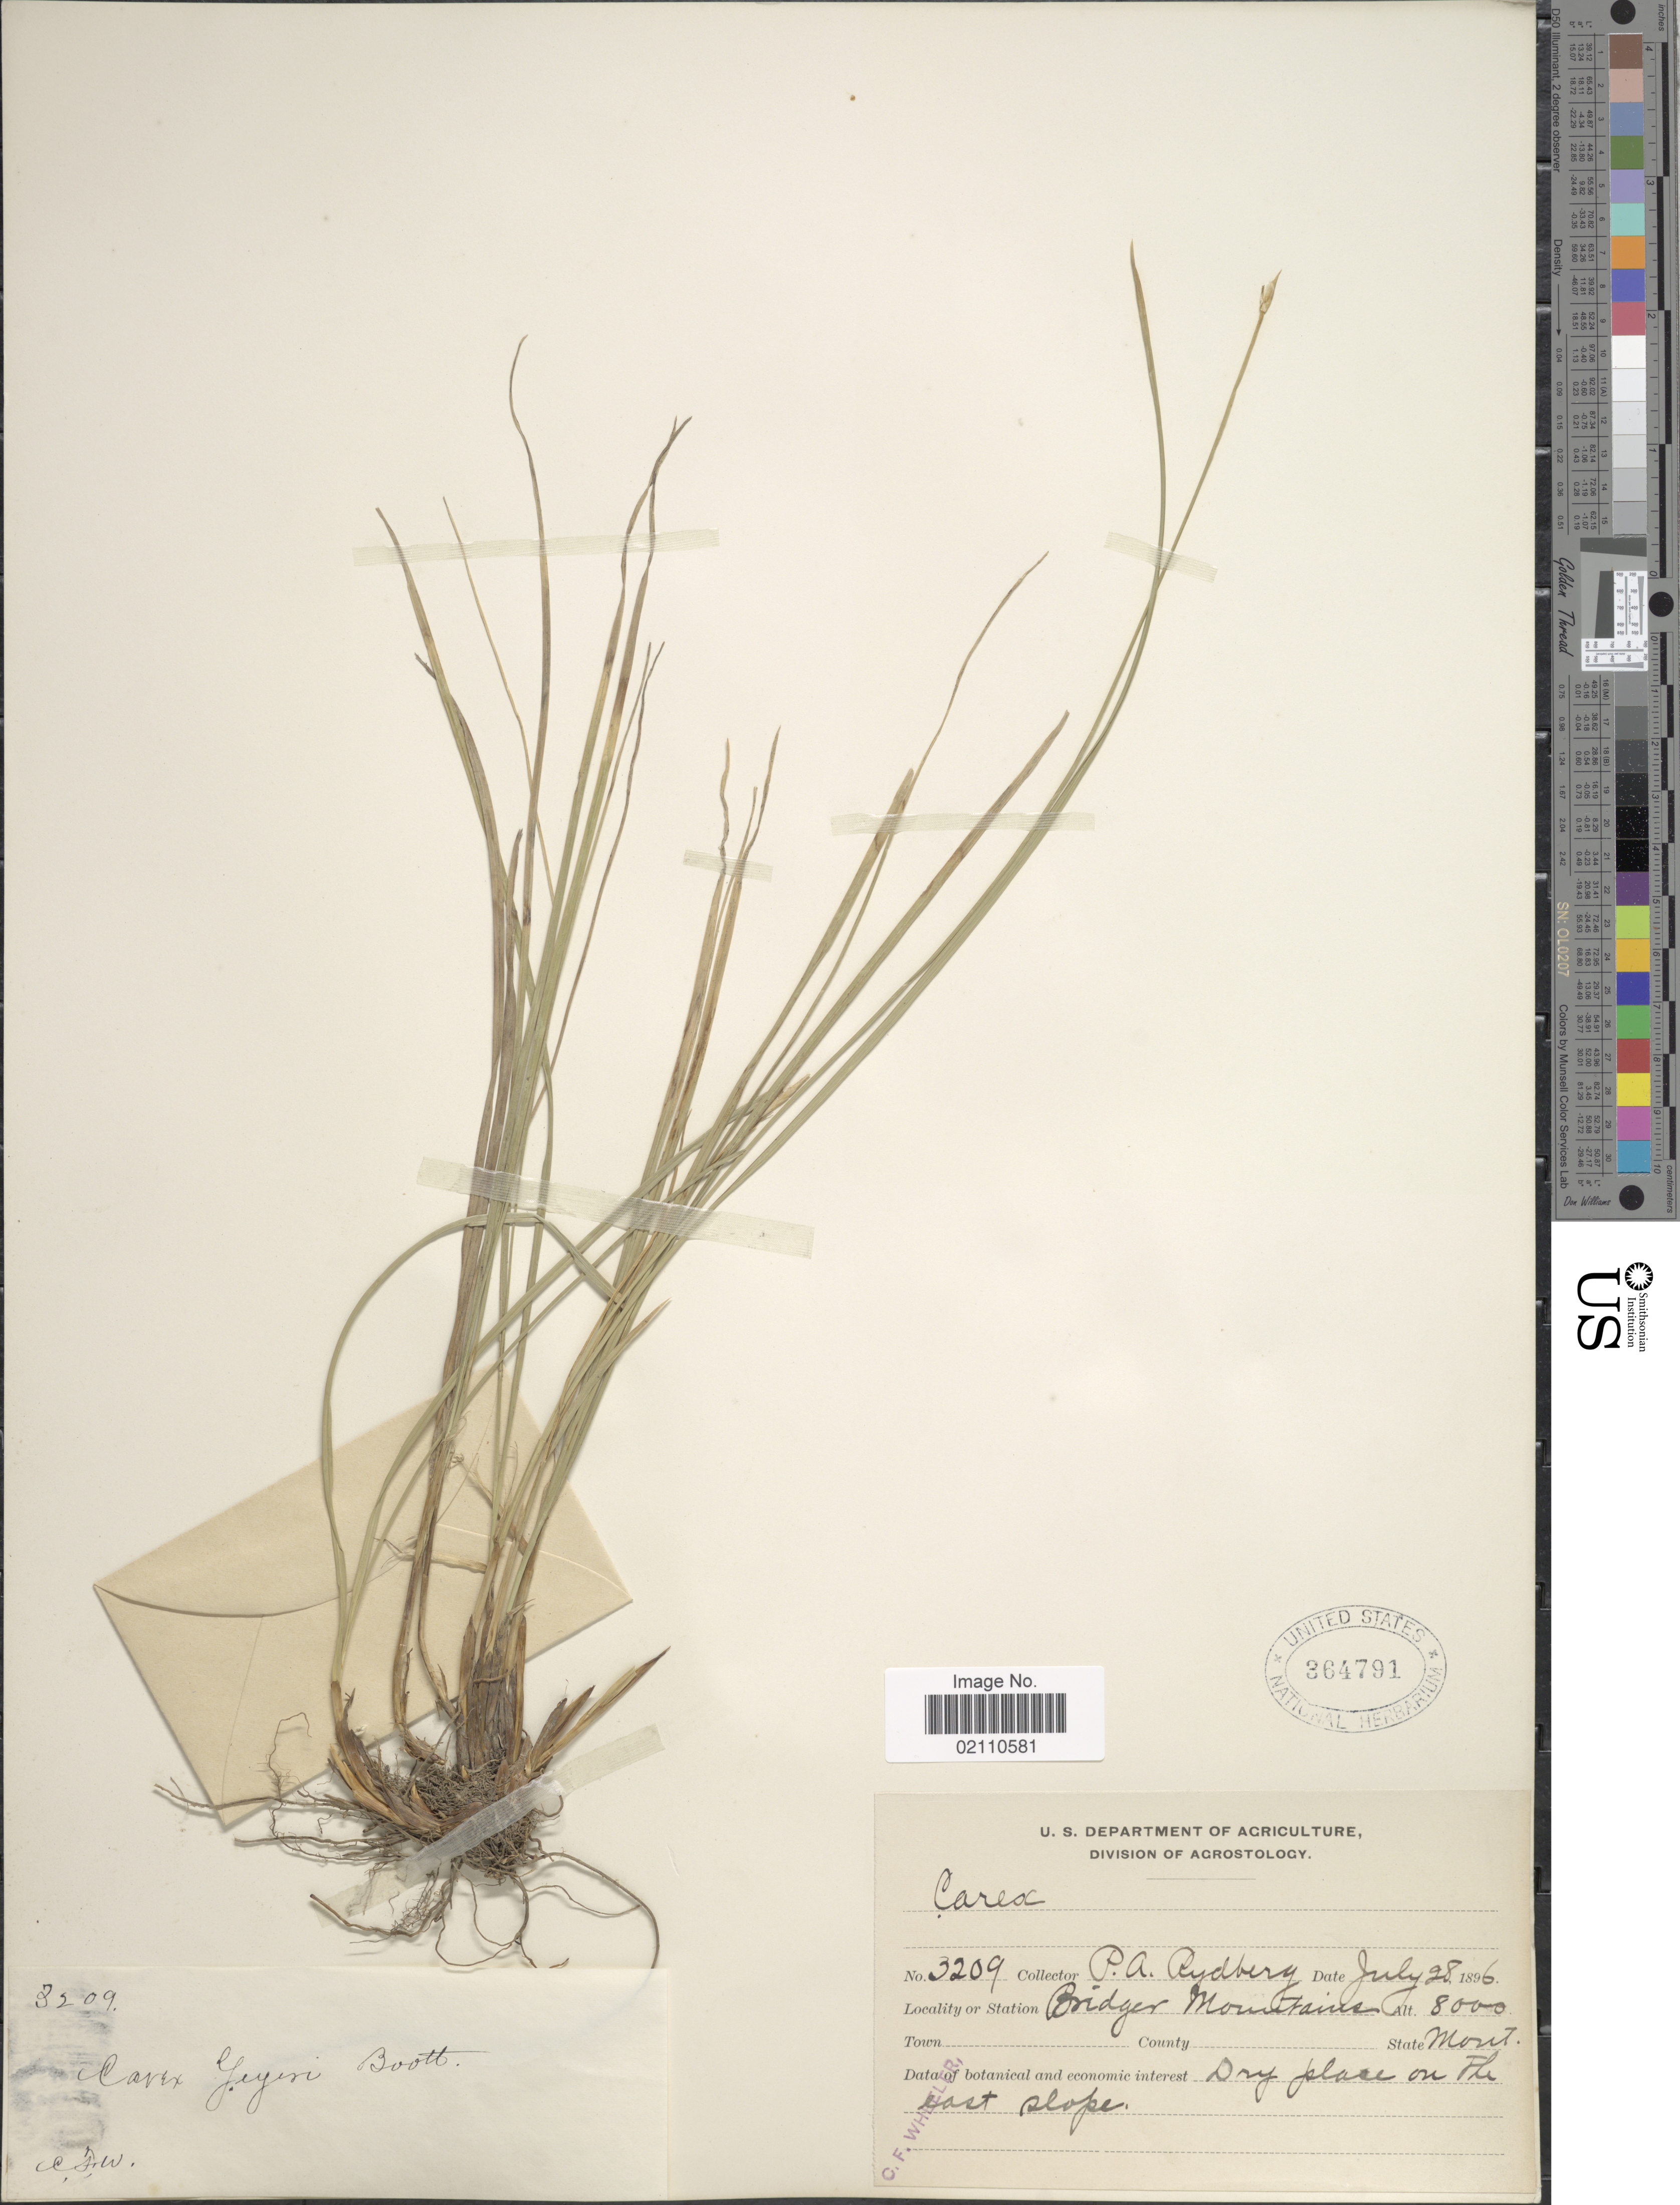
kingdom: Plantae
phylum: Tracheophyta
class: Liliopsida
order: Poales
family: Cyperaceae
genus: Carex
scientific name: Carex geyeri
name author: Boott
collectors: P. A. Rydberg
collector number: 3209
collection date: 1896-07-28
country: United States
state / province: Montana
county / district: Gallatin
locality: Bridger Mountains, on the east slope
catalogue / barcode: US 364791